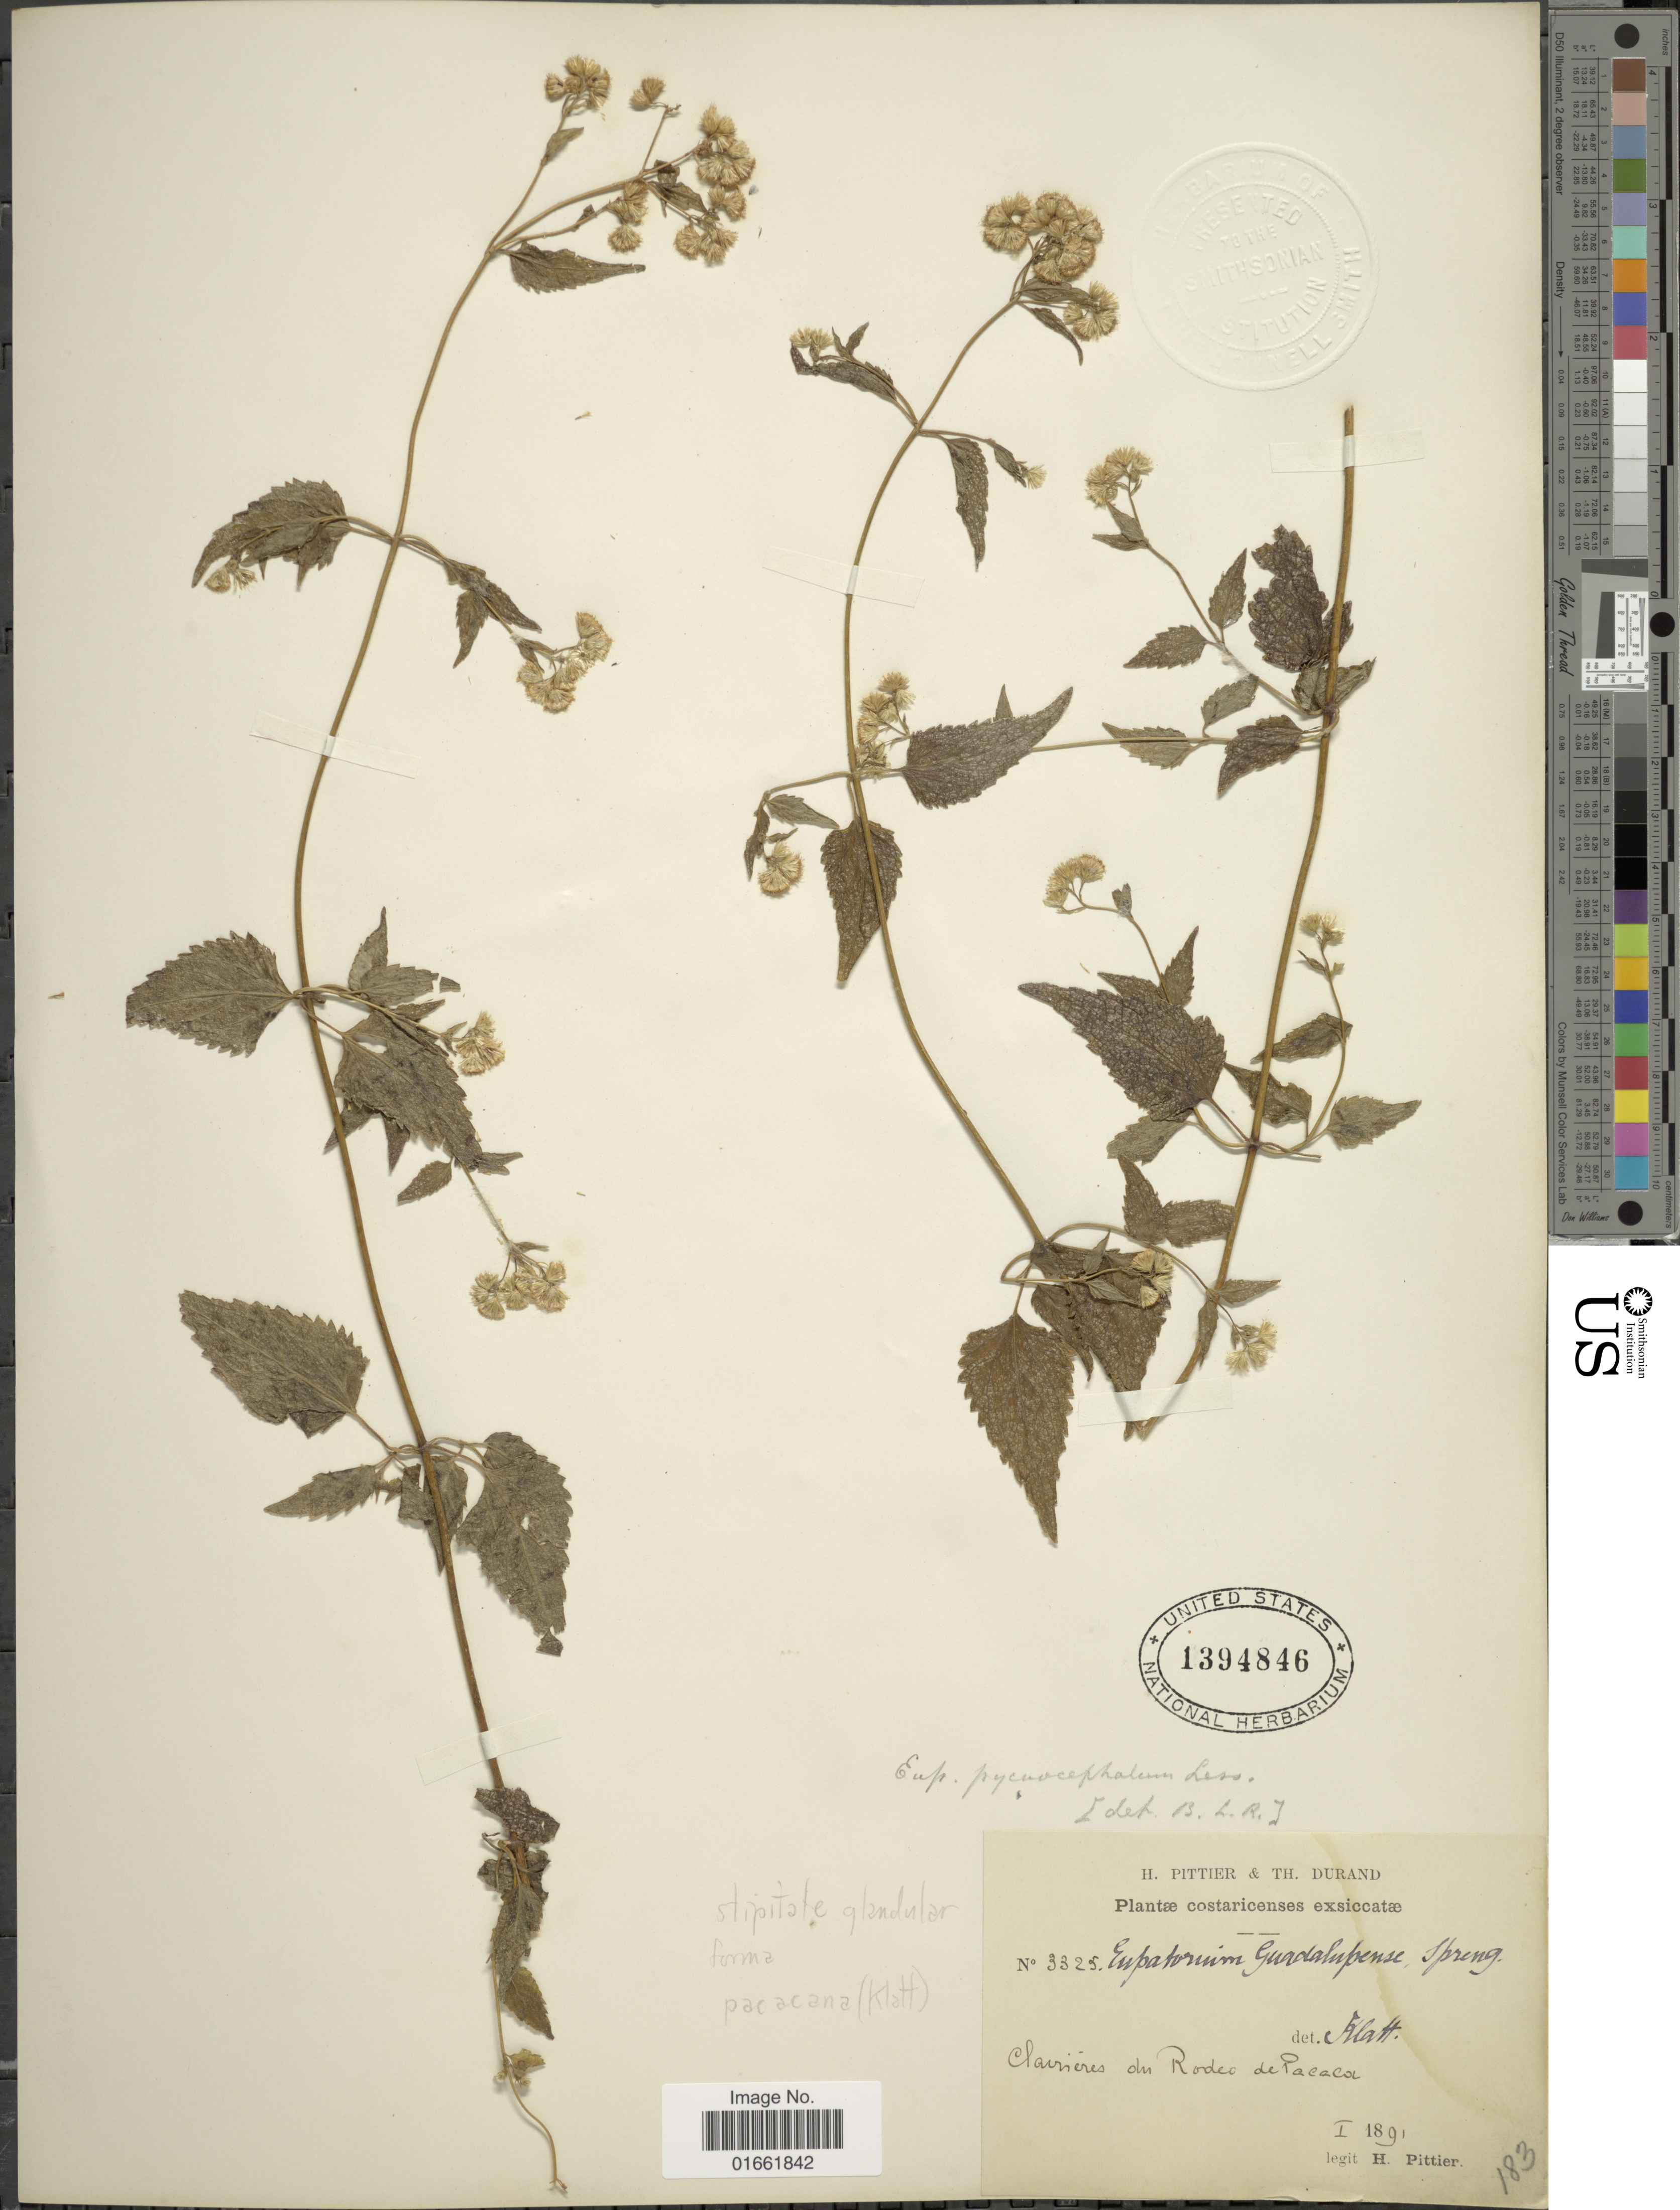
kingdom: Plantae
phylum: Tracheophyta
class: Magnoliopsida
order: Asterales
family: Asteraceae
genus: Fleischmannia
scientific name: Fleischmannia pratensis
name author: (Klatt) R.M. King & H. Rob.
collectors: H. F. Pittier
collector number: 3325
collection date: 1891-01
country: Costa Rica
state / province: Puntarenas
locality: Claviéres du Rodeo de Pacaca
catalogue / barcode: US 1394846